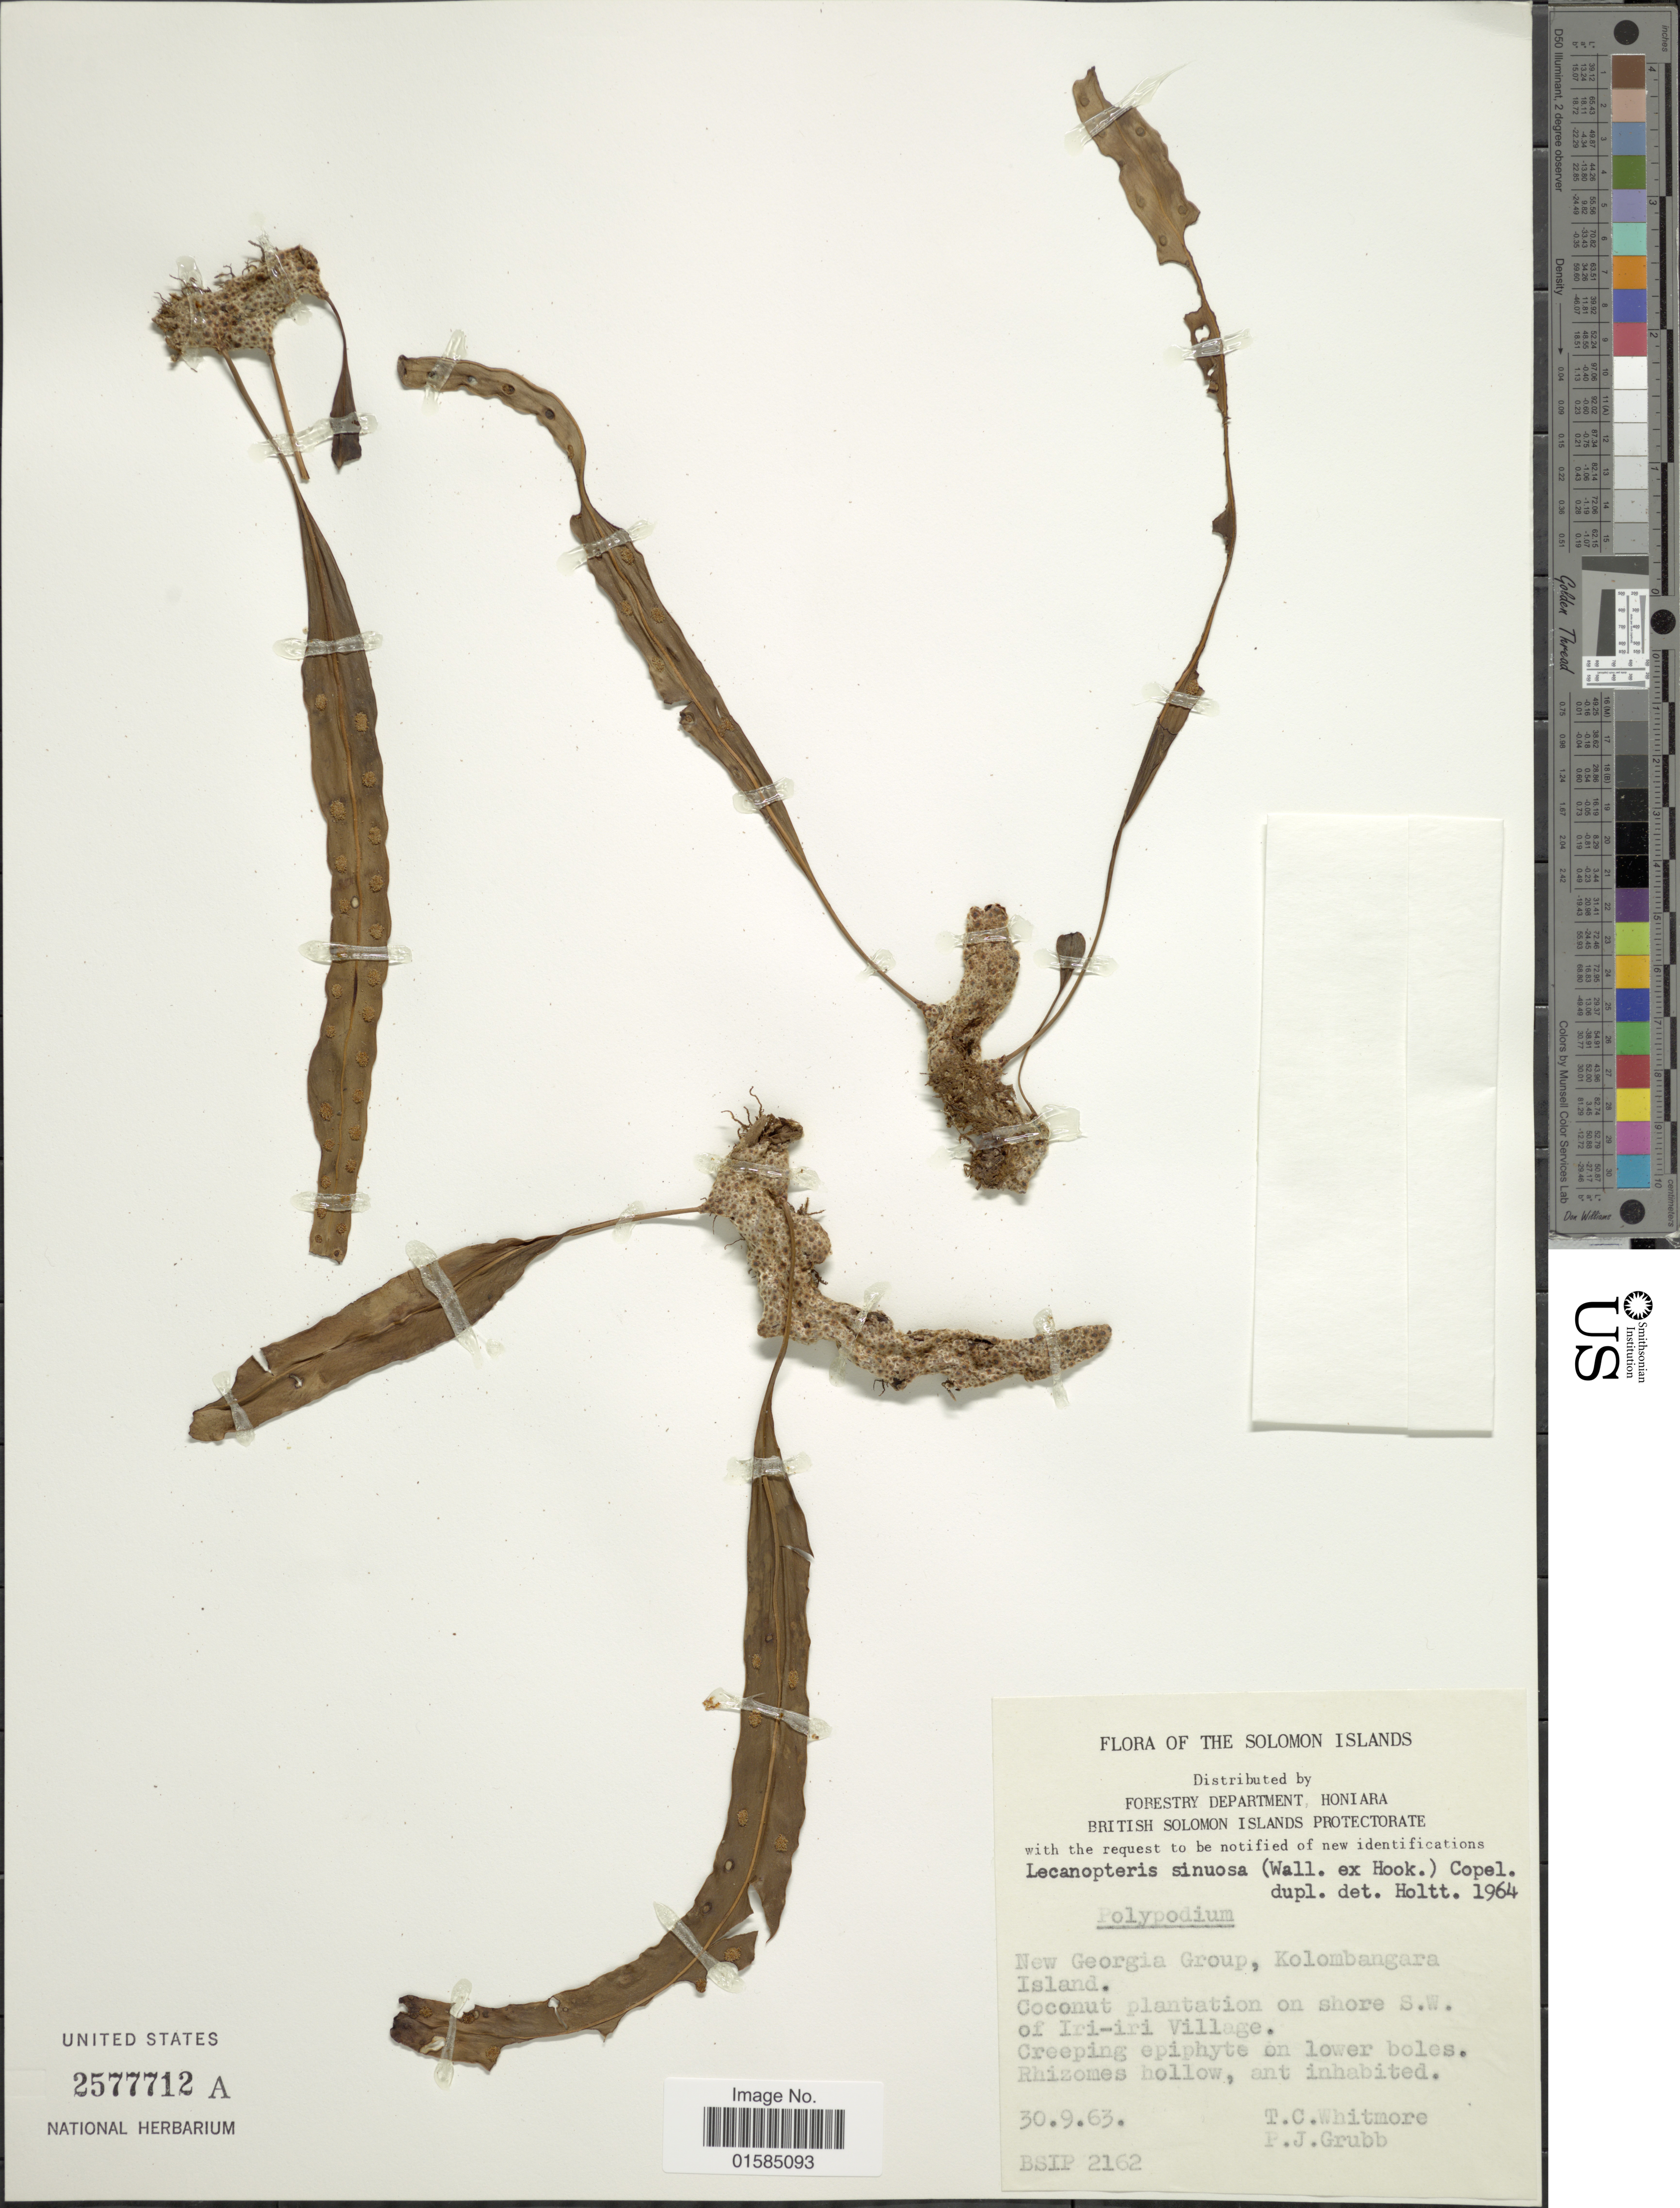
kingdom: Plantae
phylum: Tracheophyta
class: Polypodiopsida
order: Polypodiales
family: Polypodiaceae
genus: Lecanopteris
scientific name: Lecanopteris sinuosa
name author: (Wall. ex Hook.) Copel.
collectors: T. C. Whitmore & P. J. Grubb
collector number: BSIP2162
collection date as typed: Transcribed d/m/y: 30/9/63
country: Solomon Islands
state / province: Solomon Islands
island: Kolombangara [Nduke]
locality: Solomon Islands, New Georgia Group, Kolombangara Island, Coconut lantation on shore S.W. of Iri-iri Village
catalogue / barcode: US 2577712a